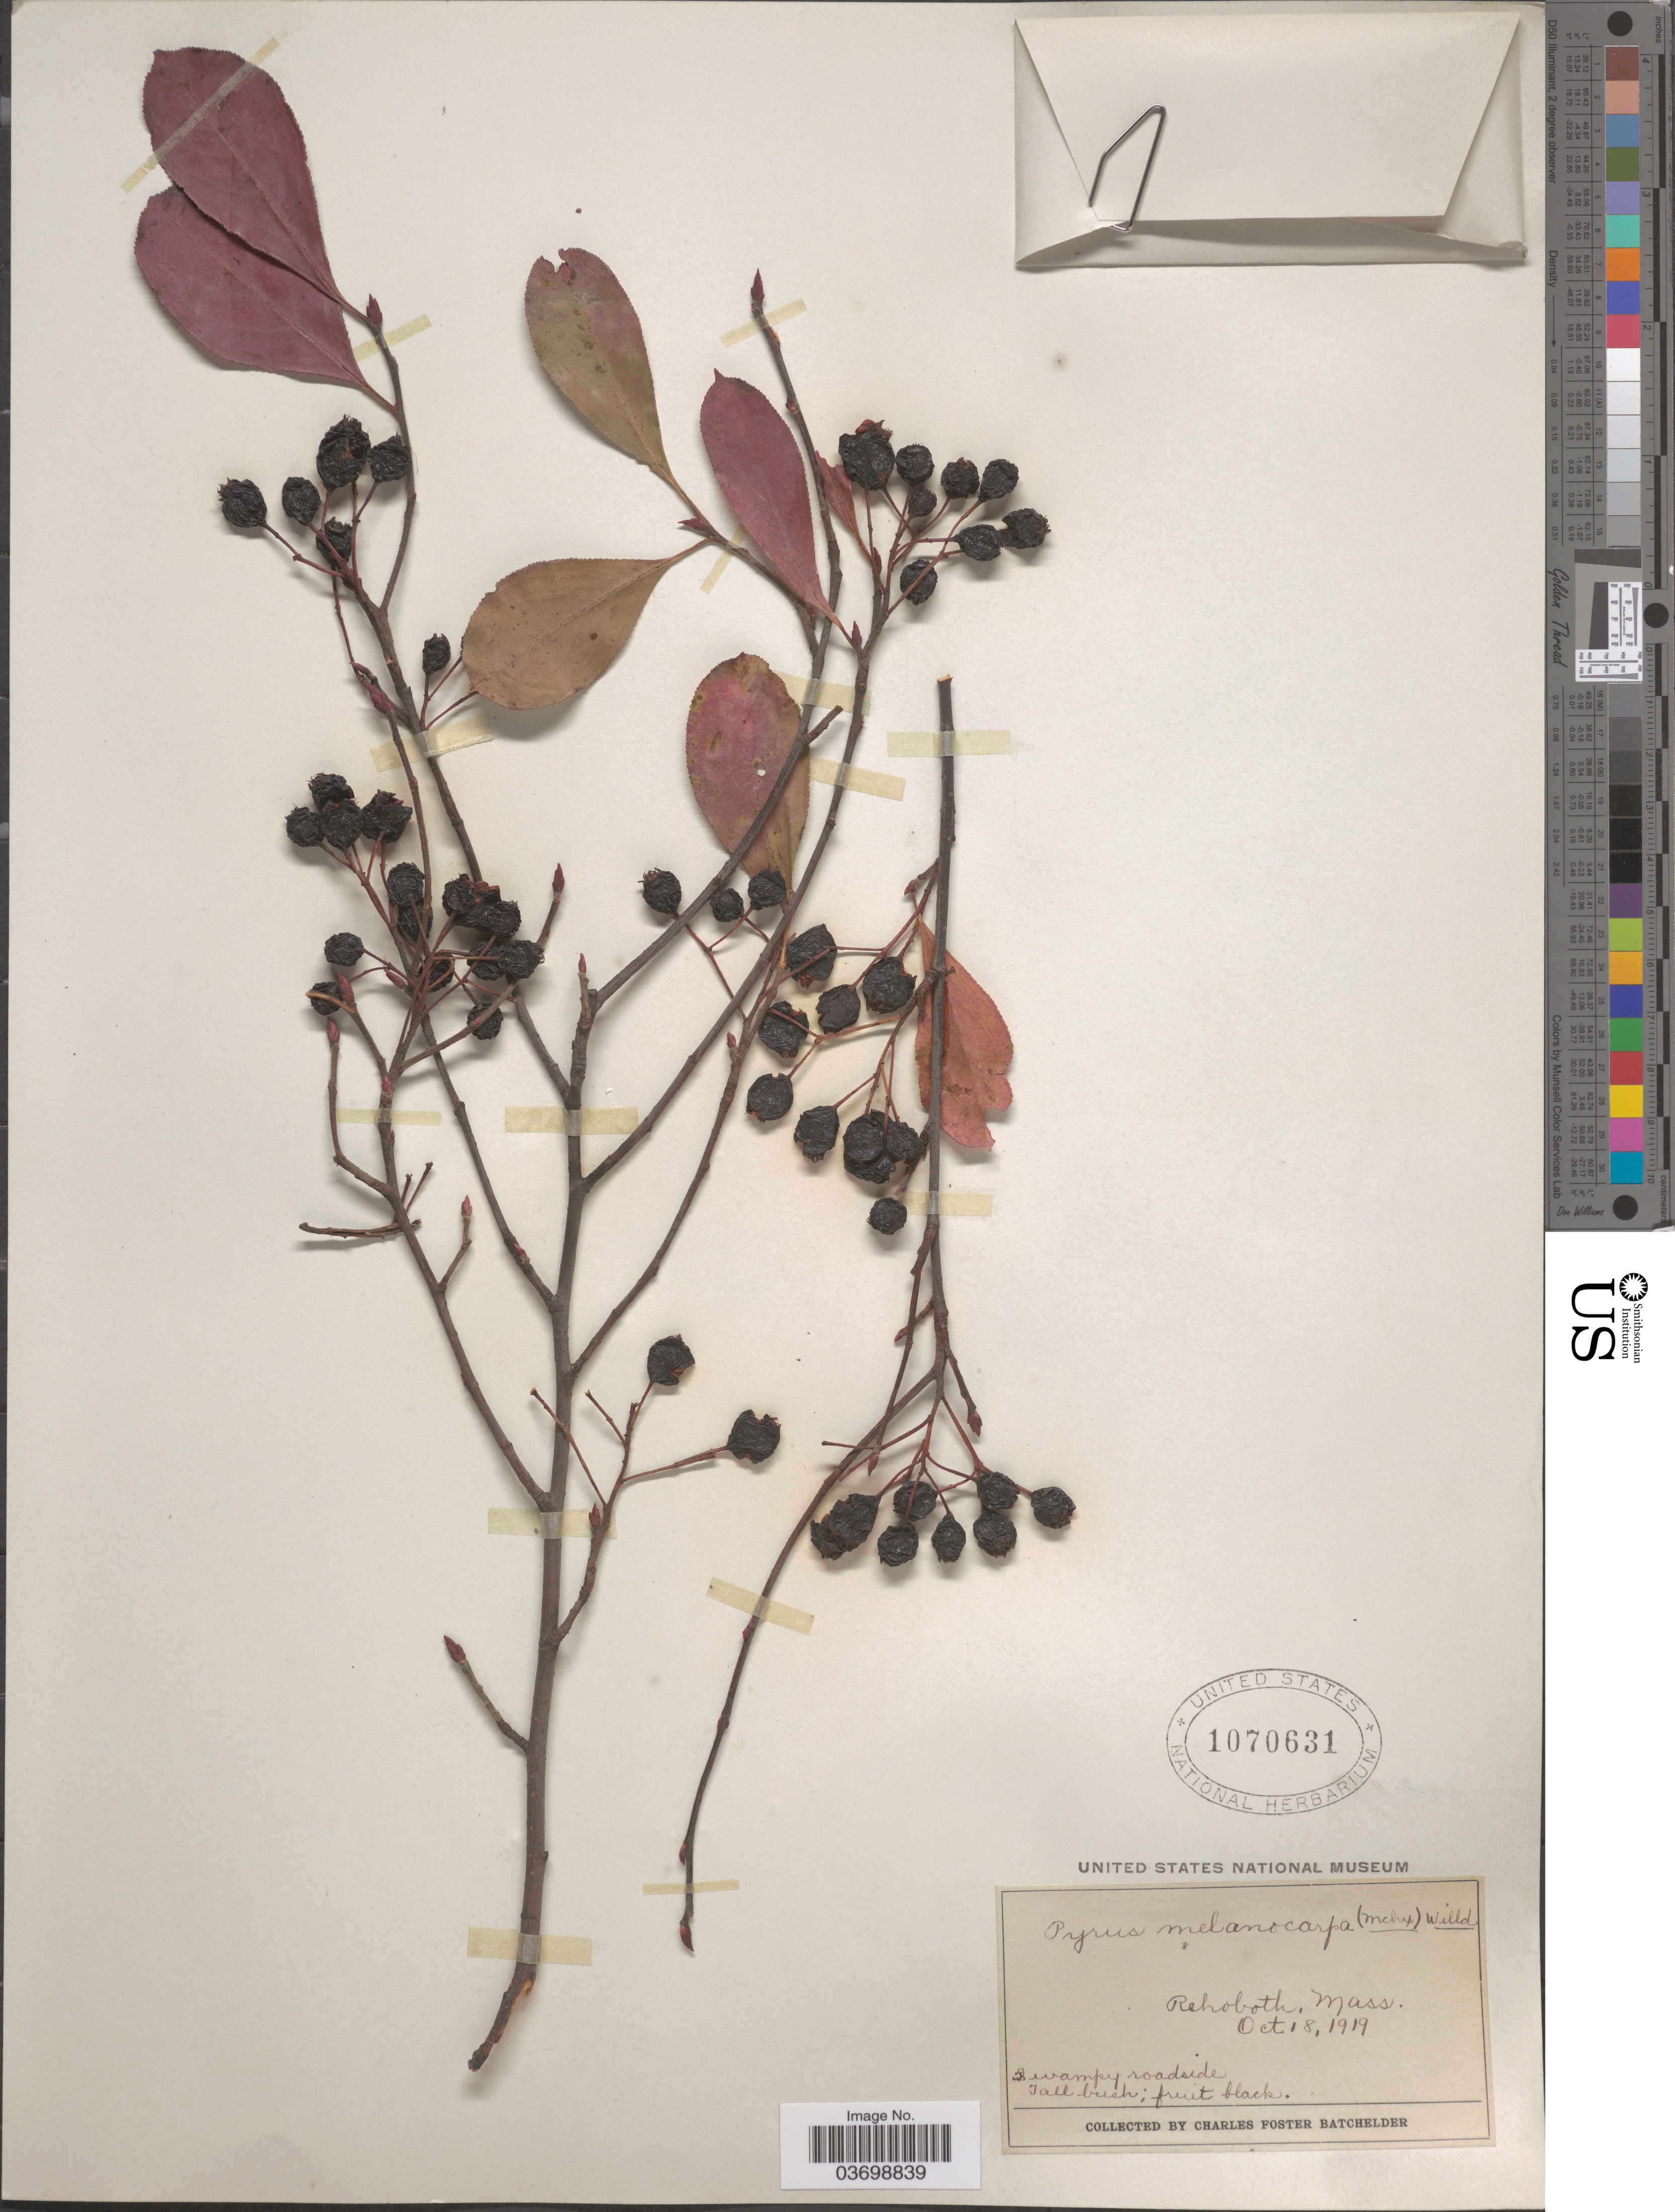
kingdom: Plantae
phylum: Tracheophyta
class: Magnoliopsida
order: Rosales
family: Rosaceae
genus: Aronia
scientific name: Aronia melanocarpa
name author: (Michx.) Elliott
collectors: C. Batchelder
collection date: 1919-10-18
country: United States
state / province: Massachusetts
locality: Rehoboth.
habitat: Swampy roadside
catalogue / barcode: US 1070631